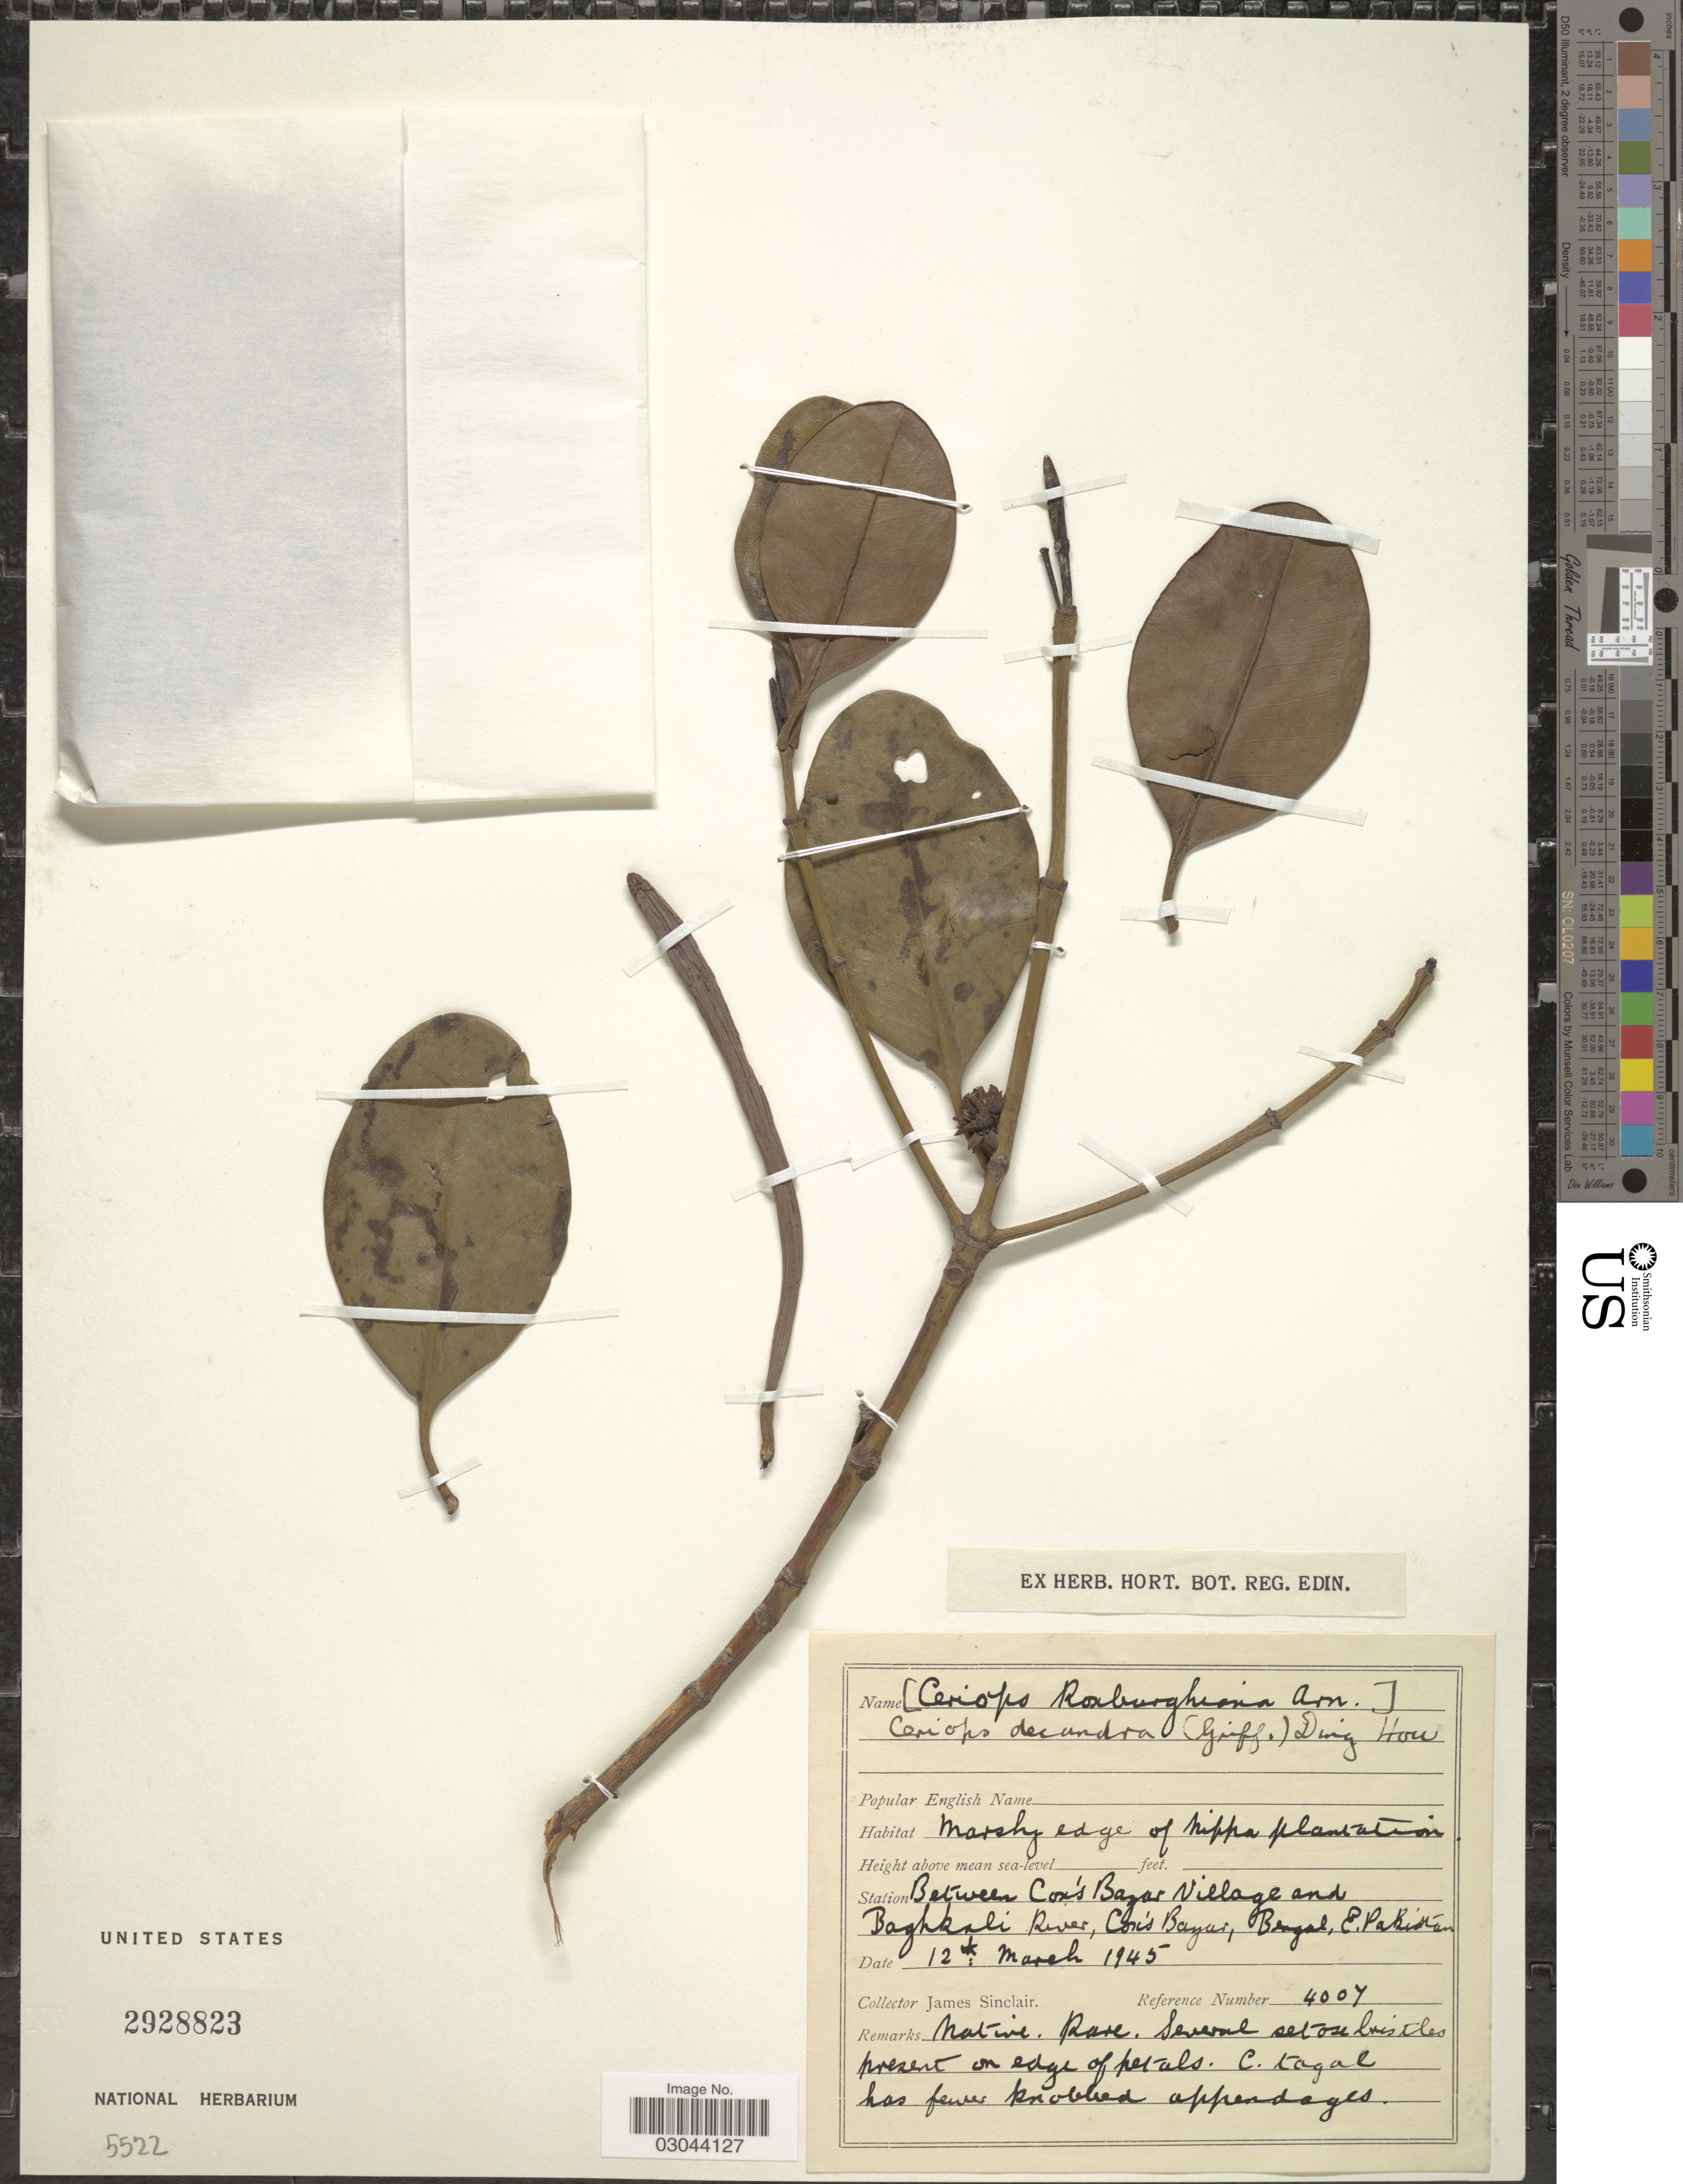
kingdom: Plantae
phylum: Tracheophyta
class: Magnoliopsida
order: Malpighiales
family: Rhizophoraceae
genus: Ceriops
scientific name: Ceriops tagal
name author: (Perr.) C.B. Rob.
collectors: J. Sinclair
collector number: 4007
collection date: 1945-03-12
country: Bangladesh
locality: Between Cox's Bazar, Bengal, E. Pakistan.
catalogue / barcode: US 2928823